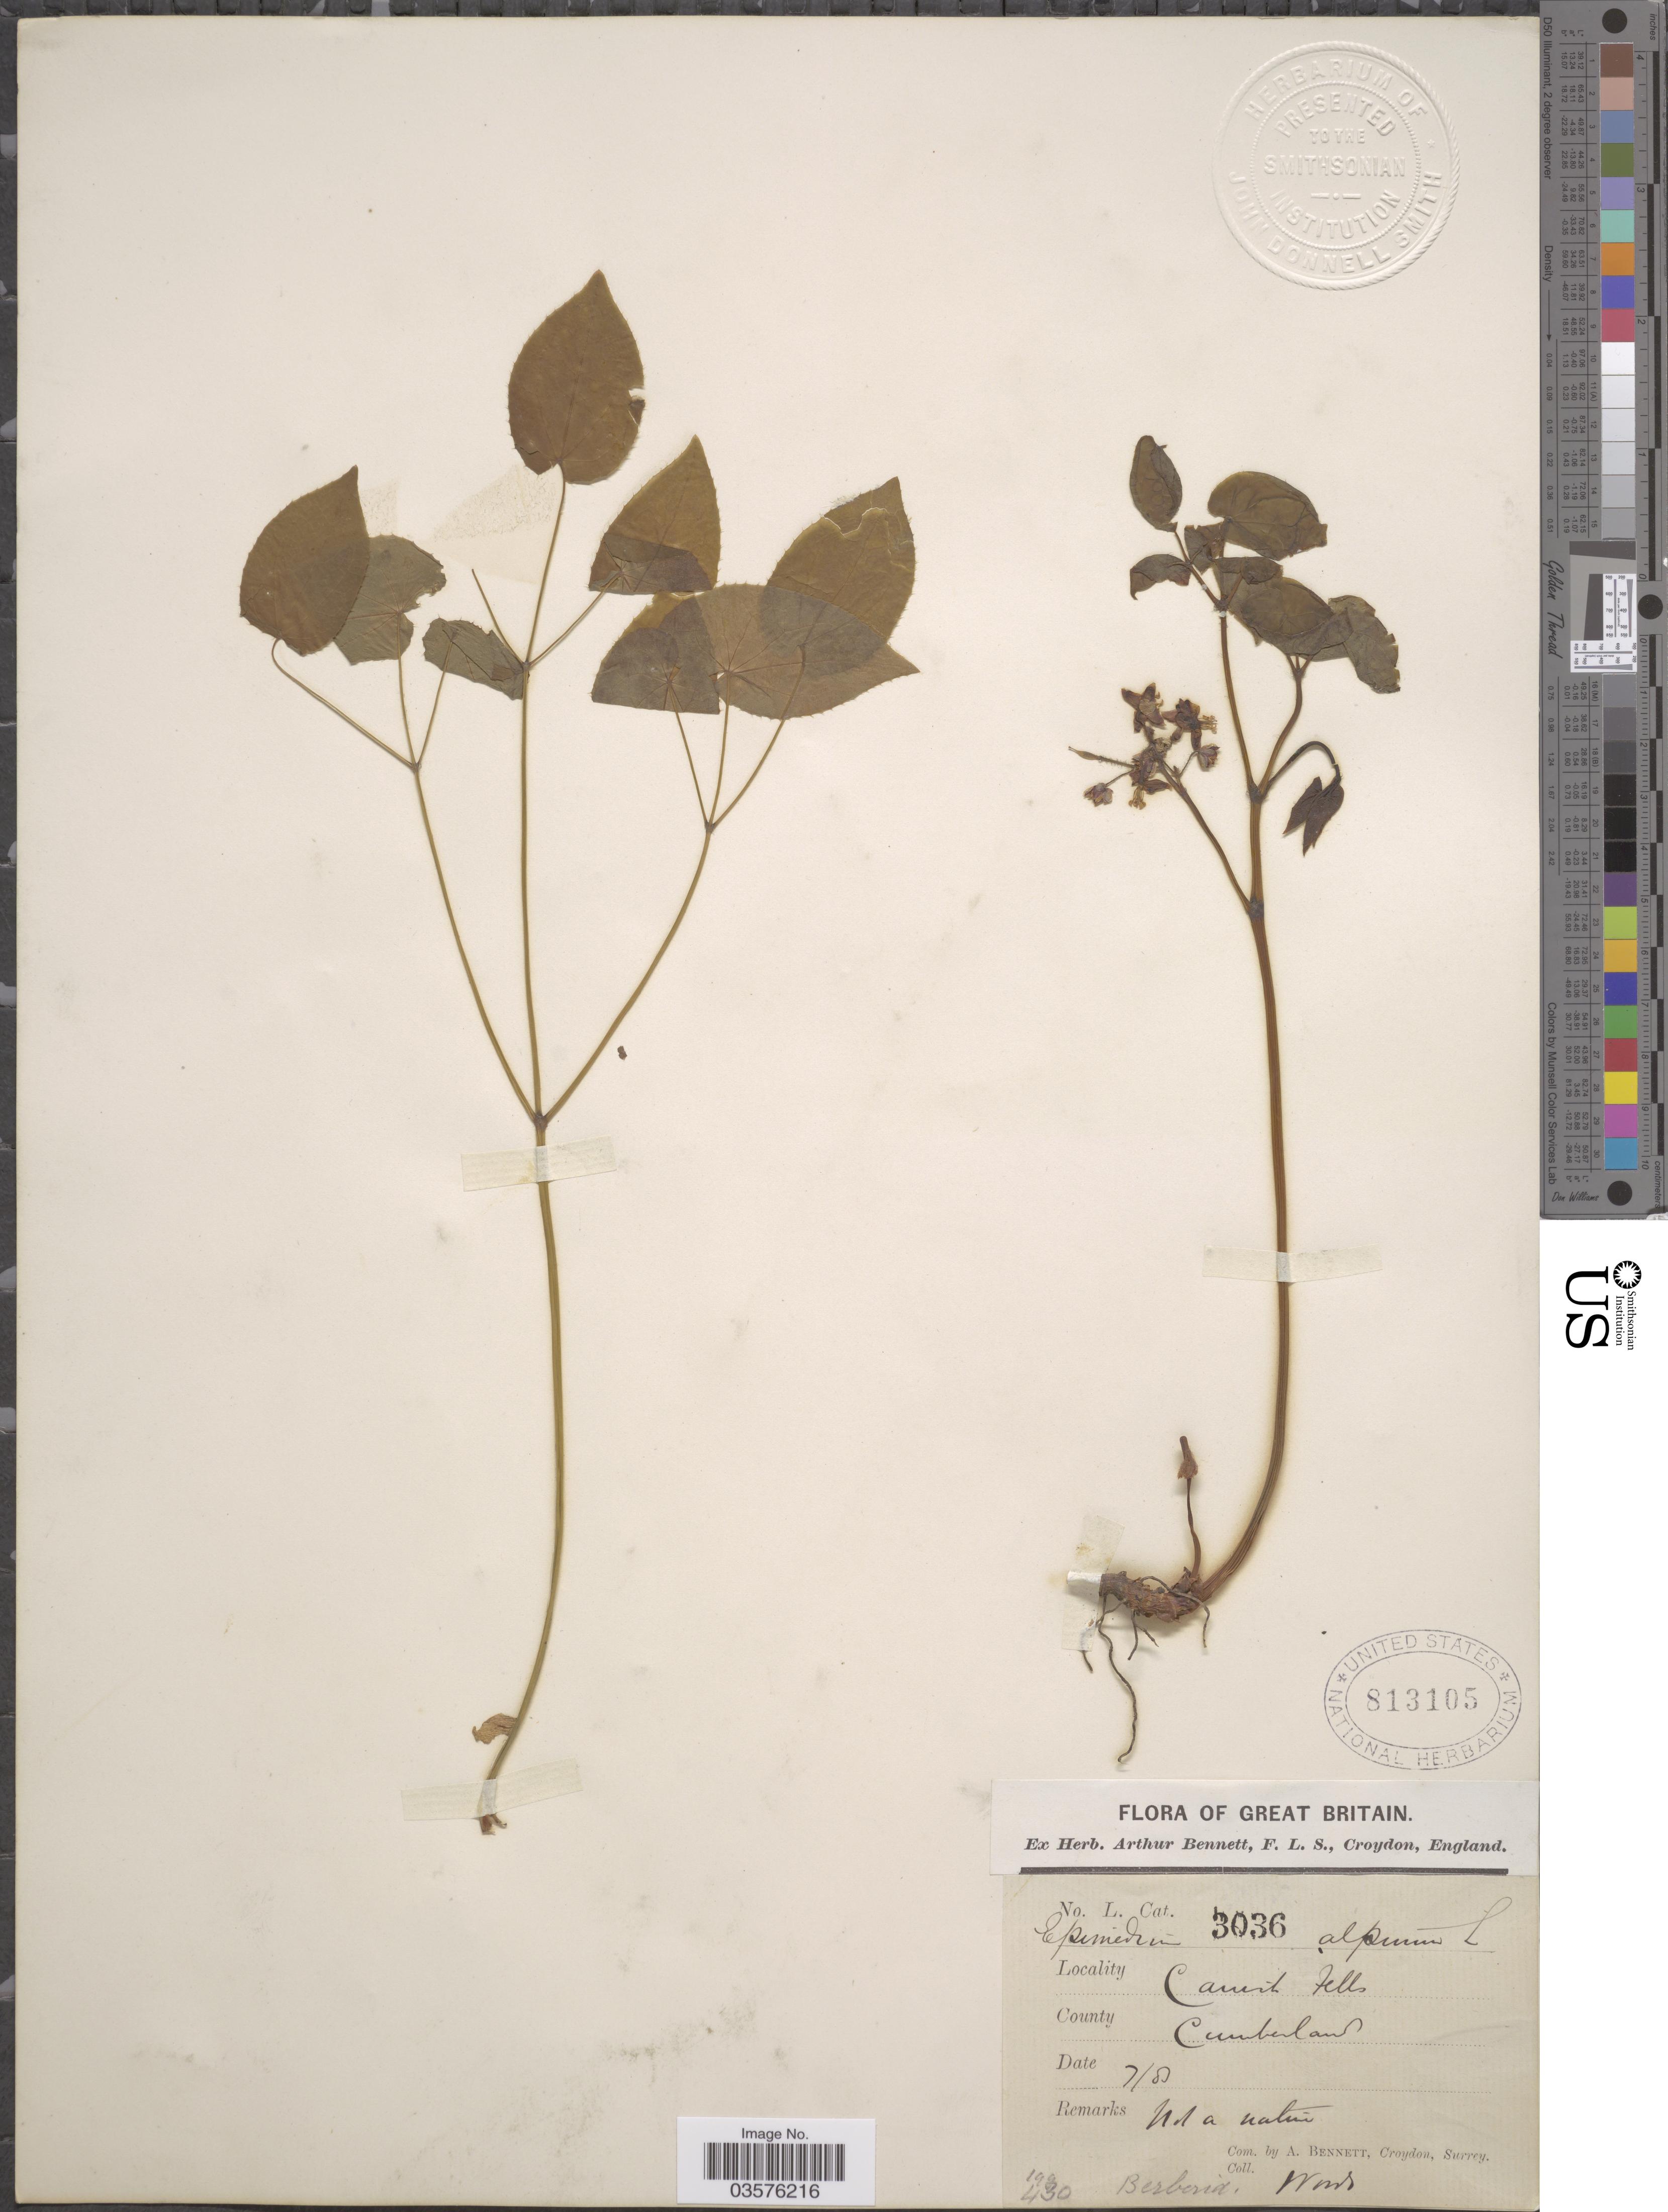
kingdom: Plantae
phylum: Tracheophyta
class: Magnoliopsida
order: Ranunculales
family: Berberidaceae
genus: Epimedium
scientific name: Epimedium alpinum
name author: L.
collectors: A. Bennett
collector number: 3036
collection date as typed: Transcribed d/m/y: /7/80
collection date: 1880-07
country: United Kingdom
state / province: England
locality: Carrock Fell, County Cumberland.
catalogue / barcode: US 813105